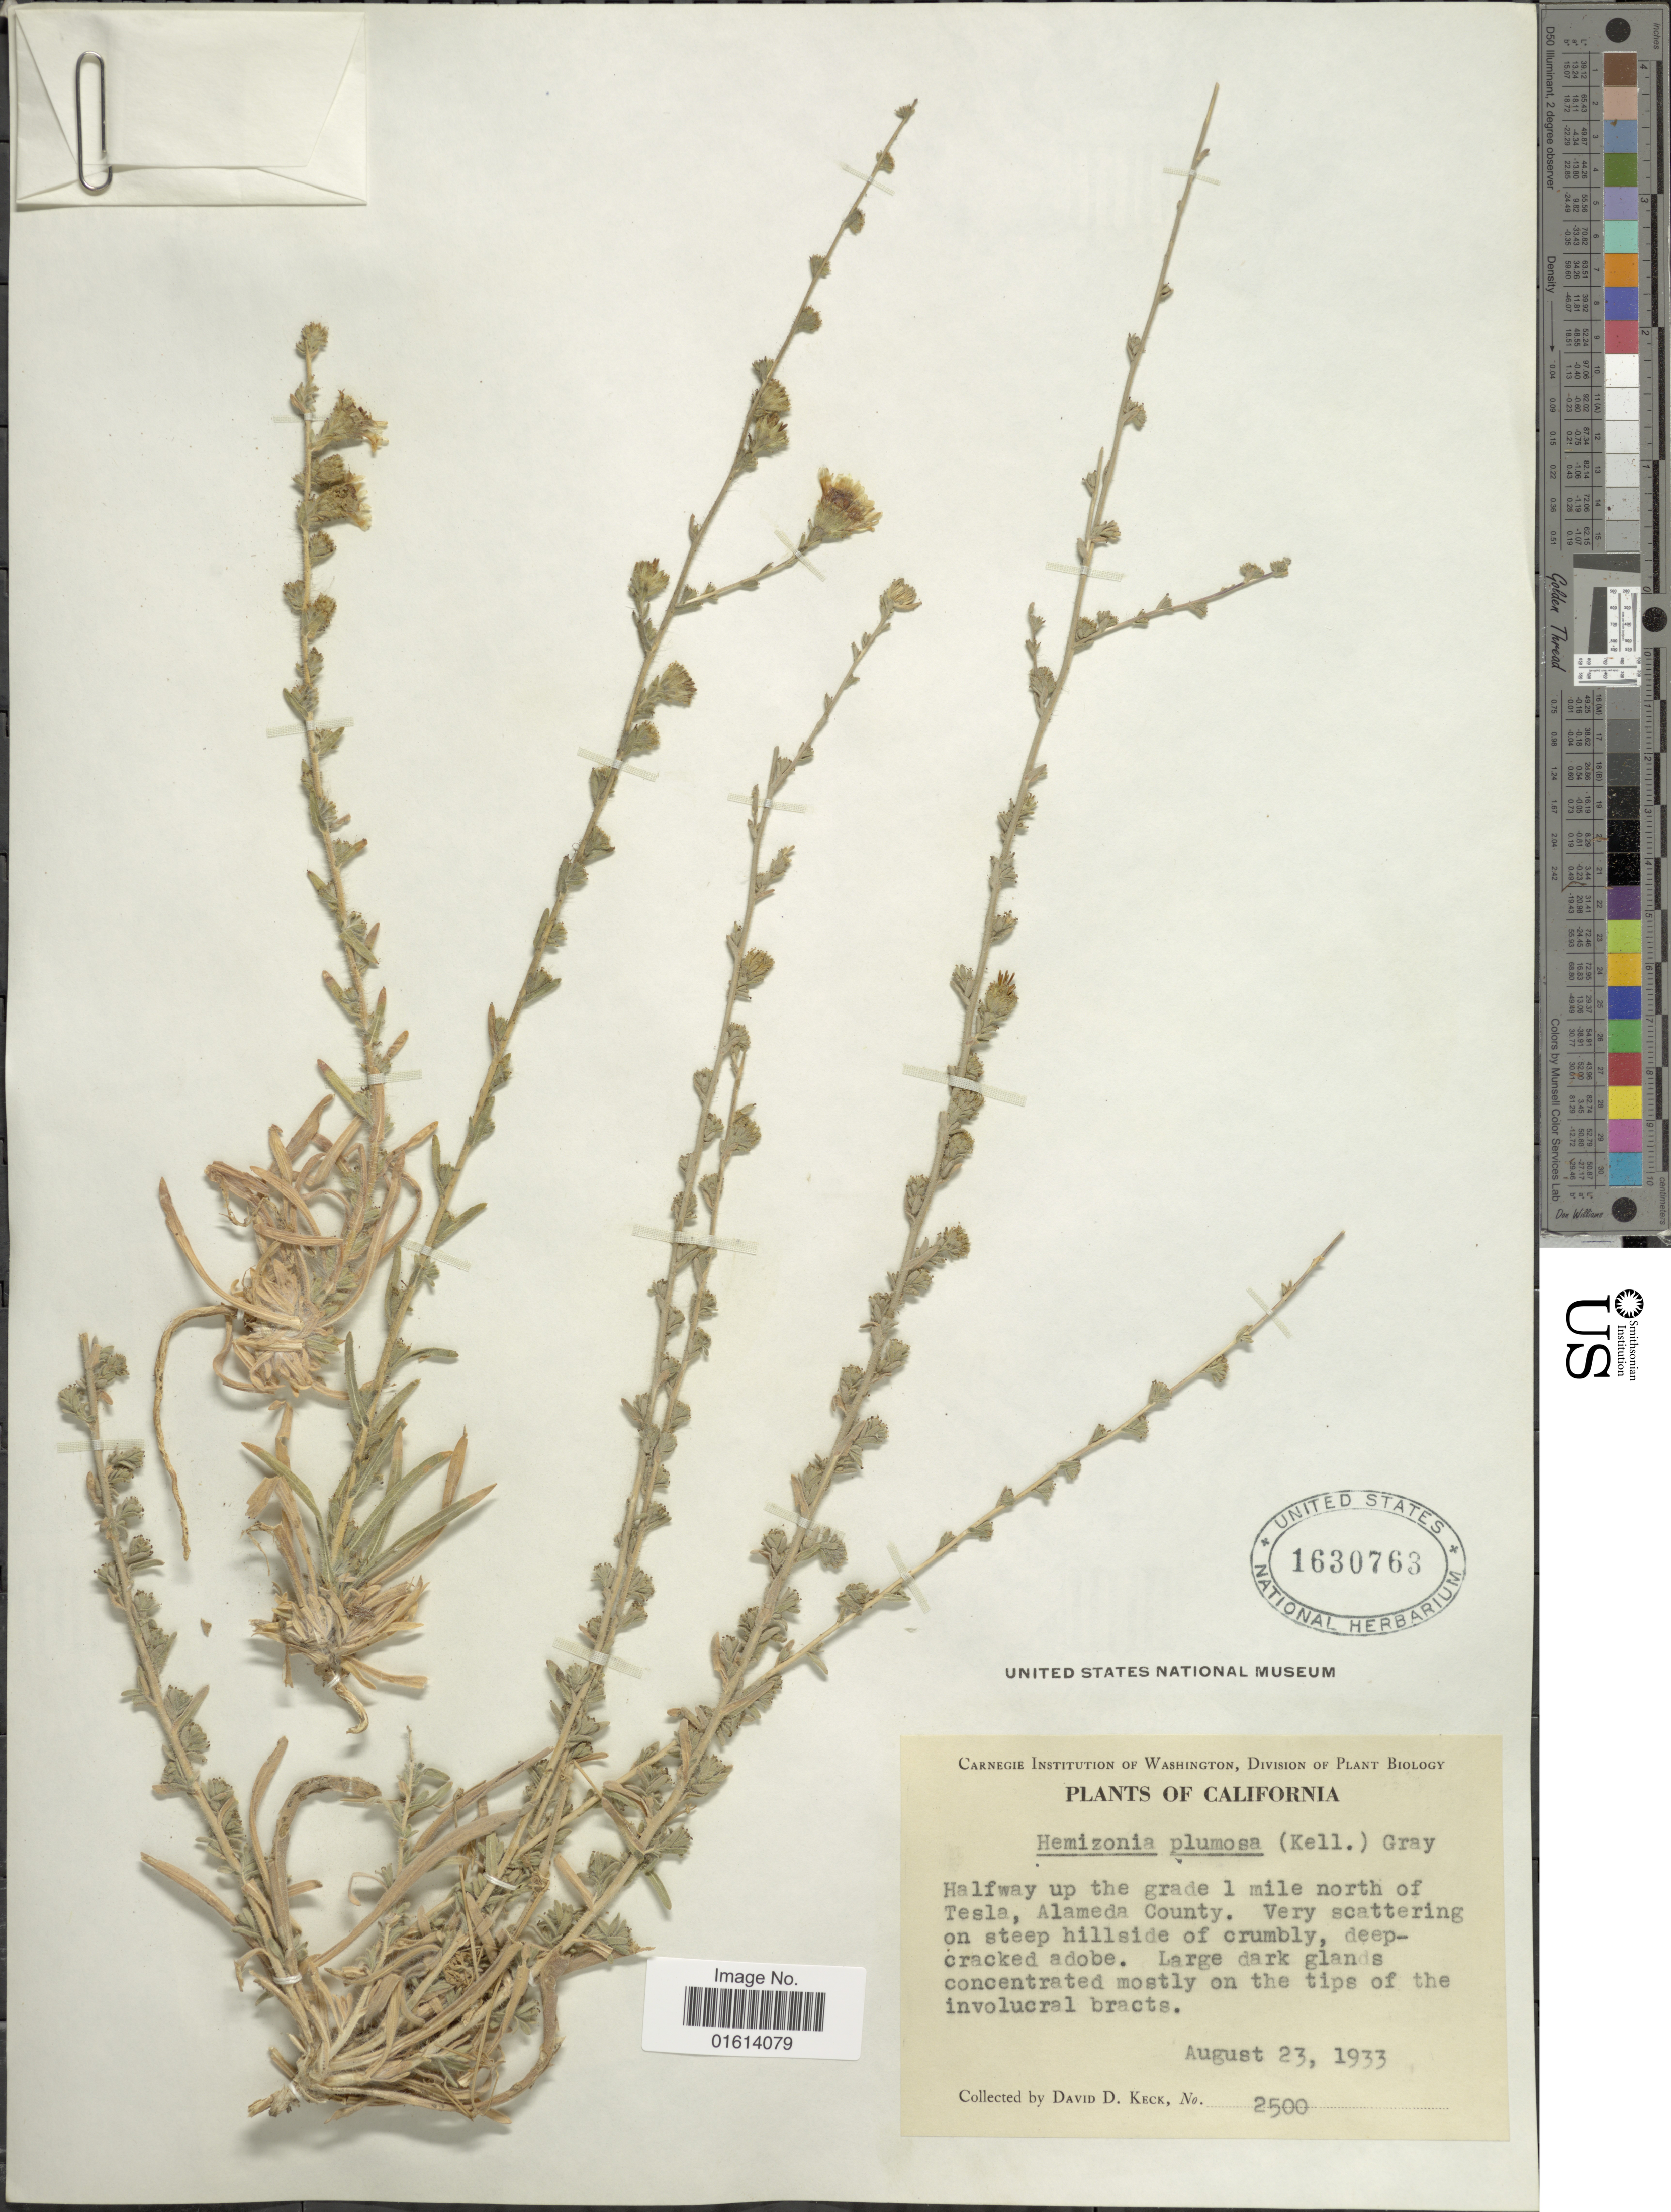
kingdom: Plantae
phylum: Tracheophyta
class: Magnoliopsida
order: Asterales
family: Asteraceae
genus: Blepharizonia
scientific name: Blepharizonia plumosa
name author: (Kellogg) Greene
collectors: D. D. Keck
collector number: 2500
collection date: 1933-08-23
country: United States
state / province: California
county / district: Alameda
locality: Halfway up the grade 1 mile north of Tesla, Alameda County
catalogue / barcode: US 1630763